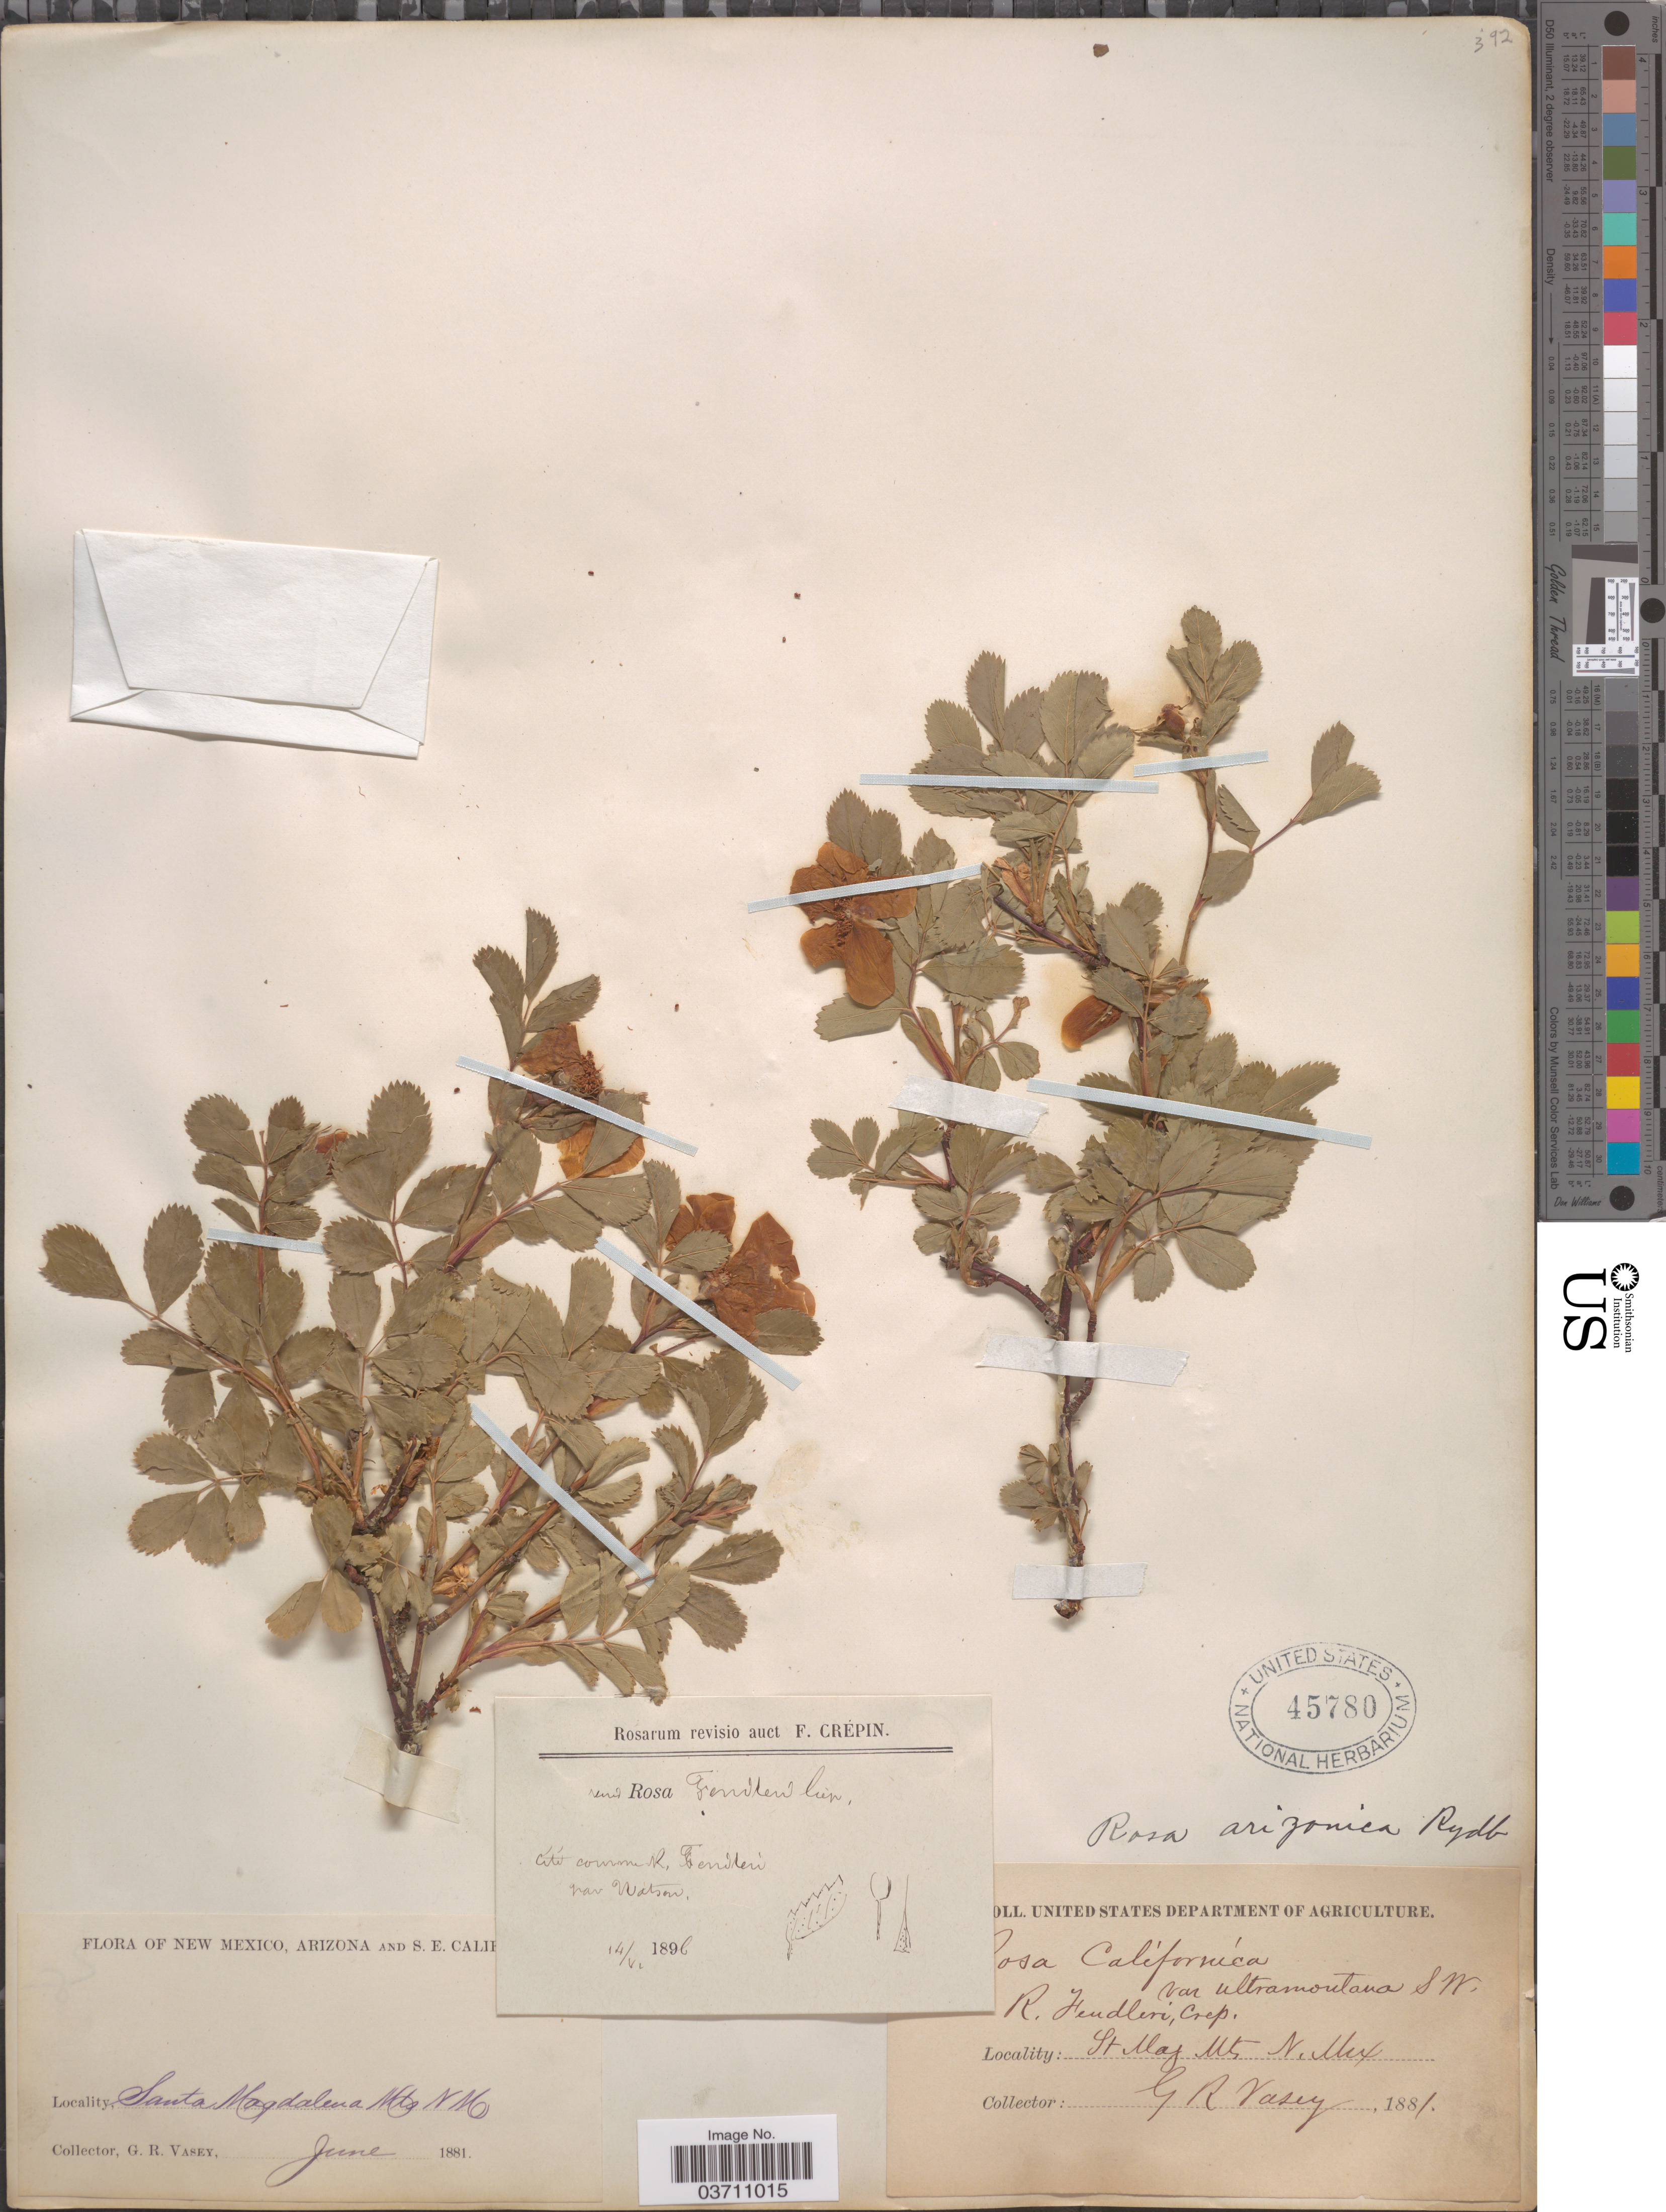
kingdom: Plantae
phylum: Tracheophyta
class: Magnoliopsida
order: Rosales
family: Rosaceae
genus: Rosa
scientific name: Rosa fendleri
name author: Crép.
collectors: G. R. Vasey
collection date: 1881-06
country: United States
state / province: New Mexico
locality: Santa Magdalena Mts.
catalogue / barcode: US 45780